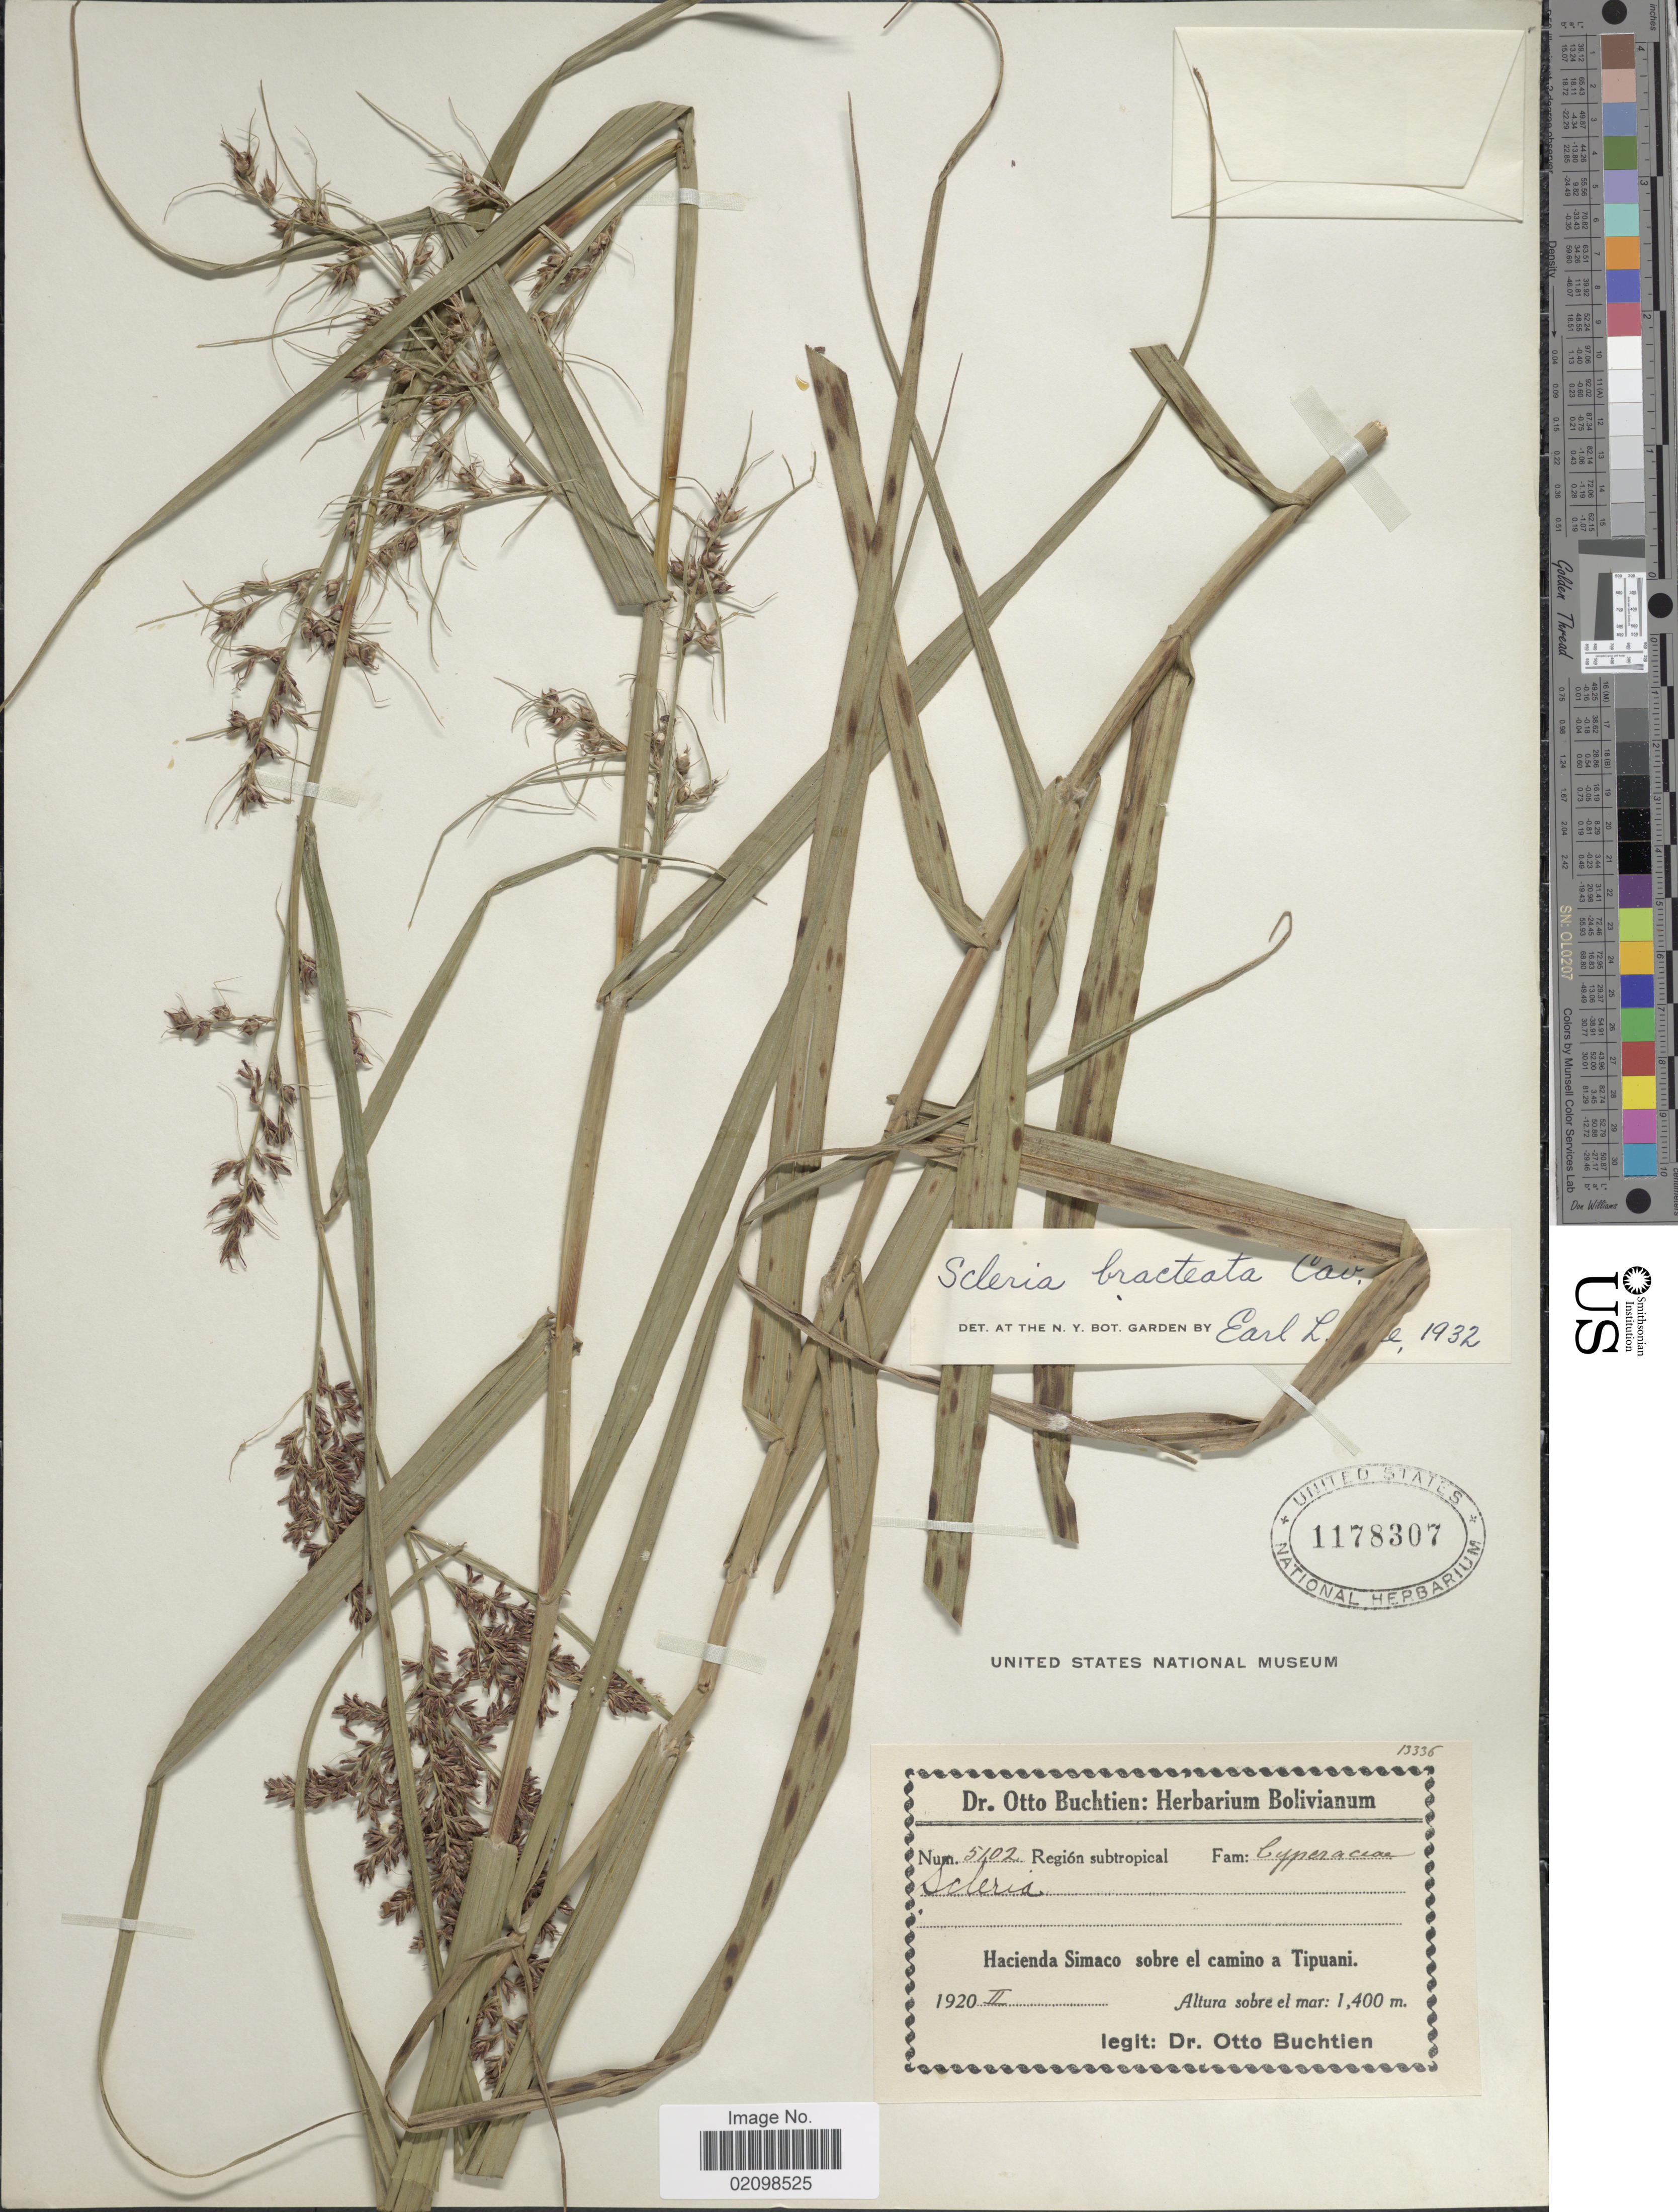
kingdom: Plantae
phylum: Tracheophyta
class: Liliopsida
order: Poales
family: Cyperaceae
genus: Scleria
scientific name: Scleria bracteata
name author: Cav.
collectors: O. Buchtien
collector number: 5102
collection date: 1920-02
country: Bolivia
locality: Hacienda Simaco sobre el camino a Tipuani. Region subtropical.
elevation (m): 1400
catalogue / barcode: US 1178307